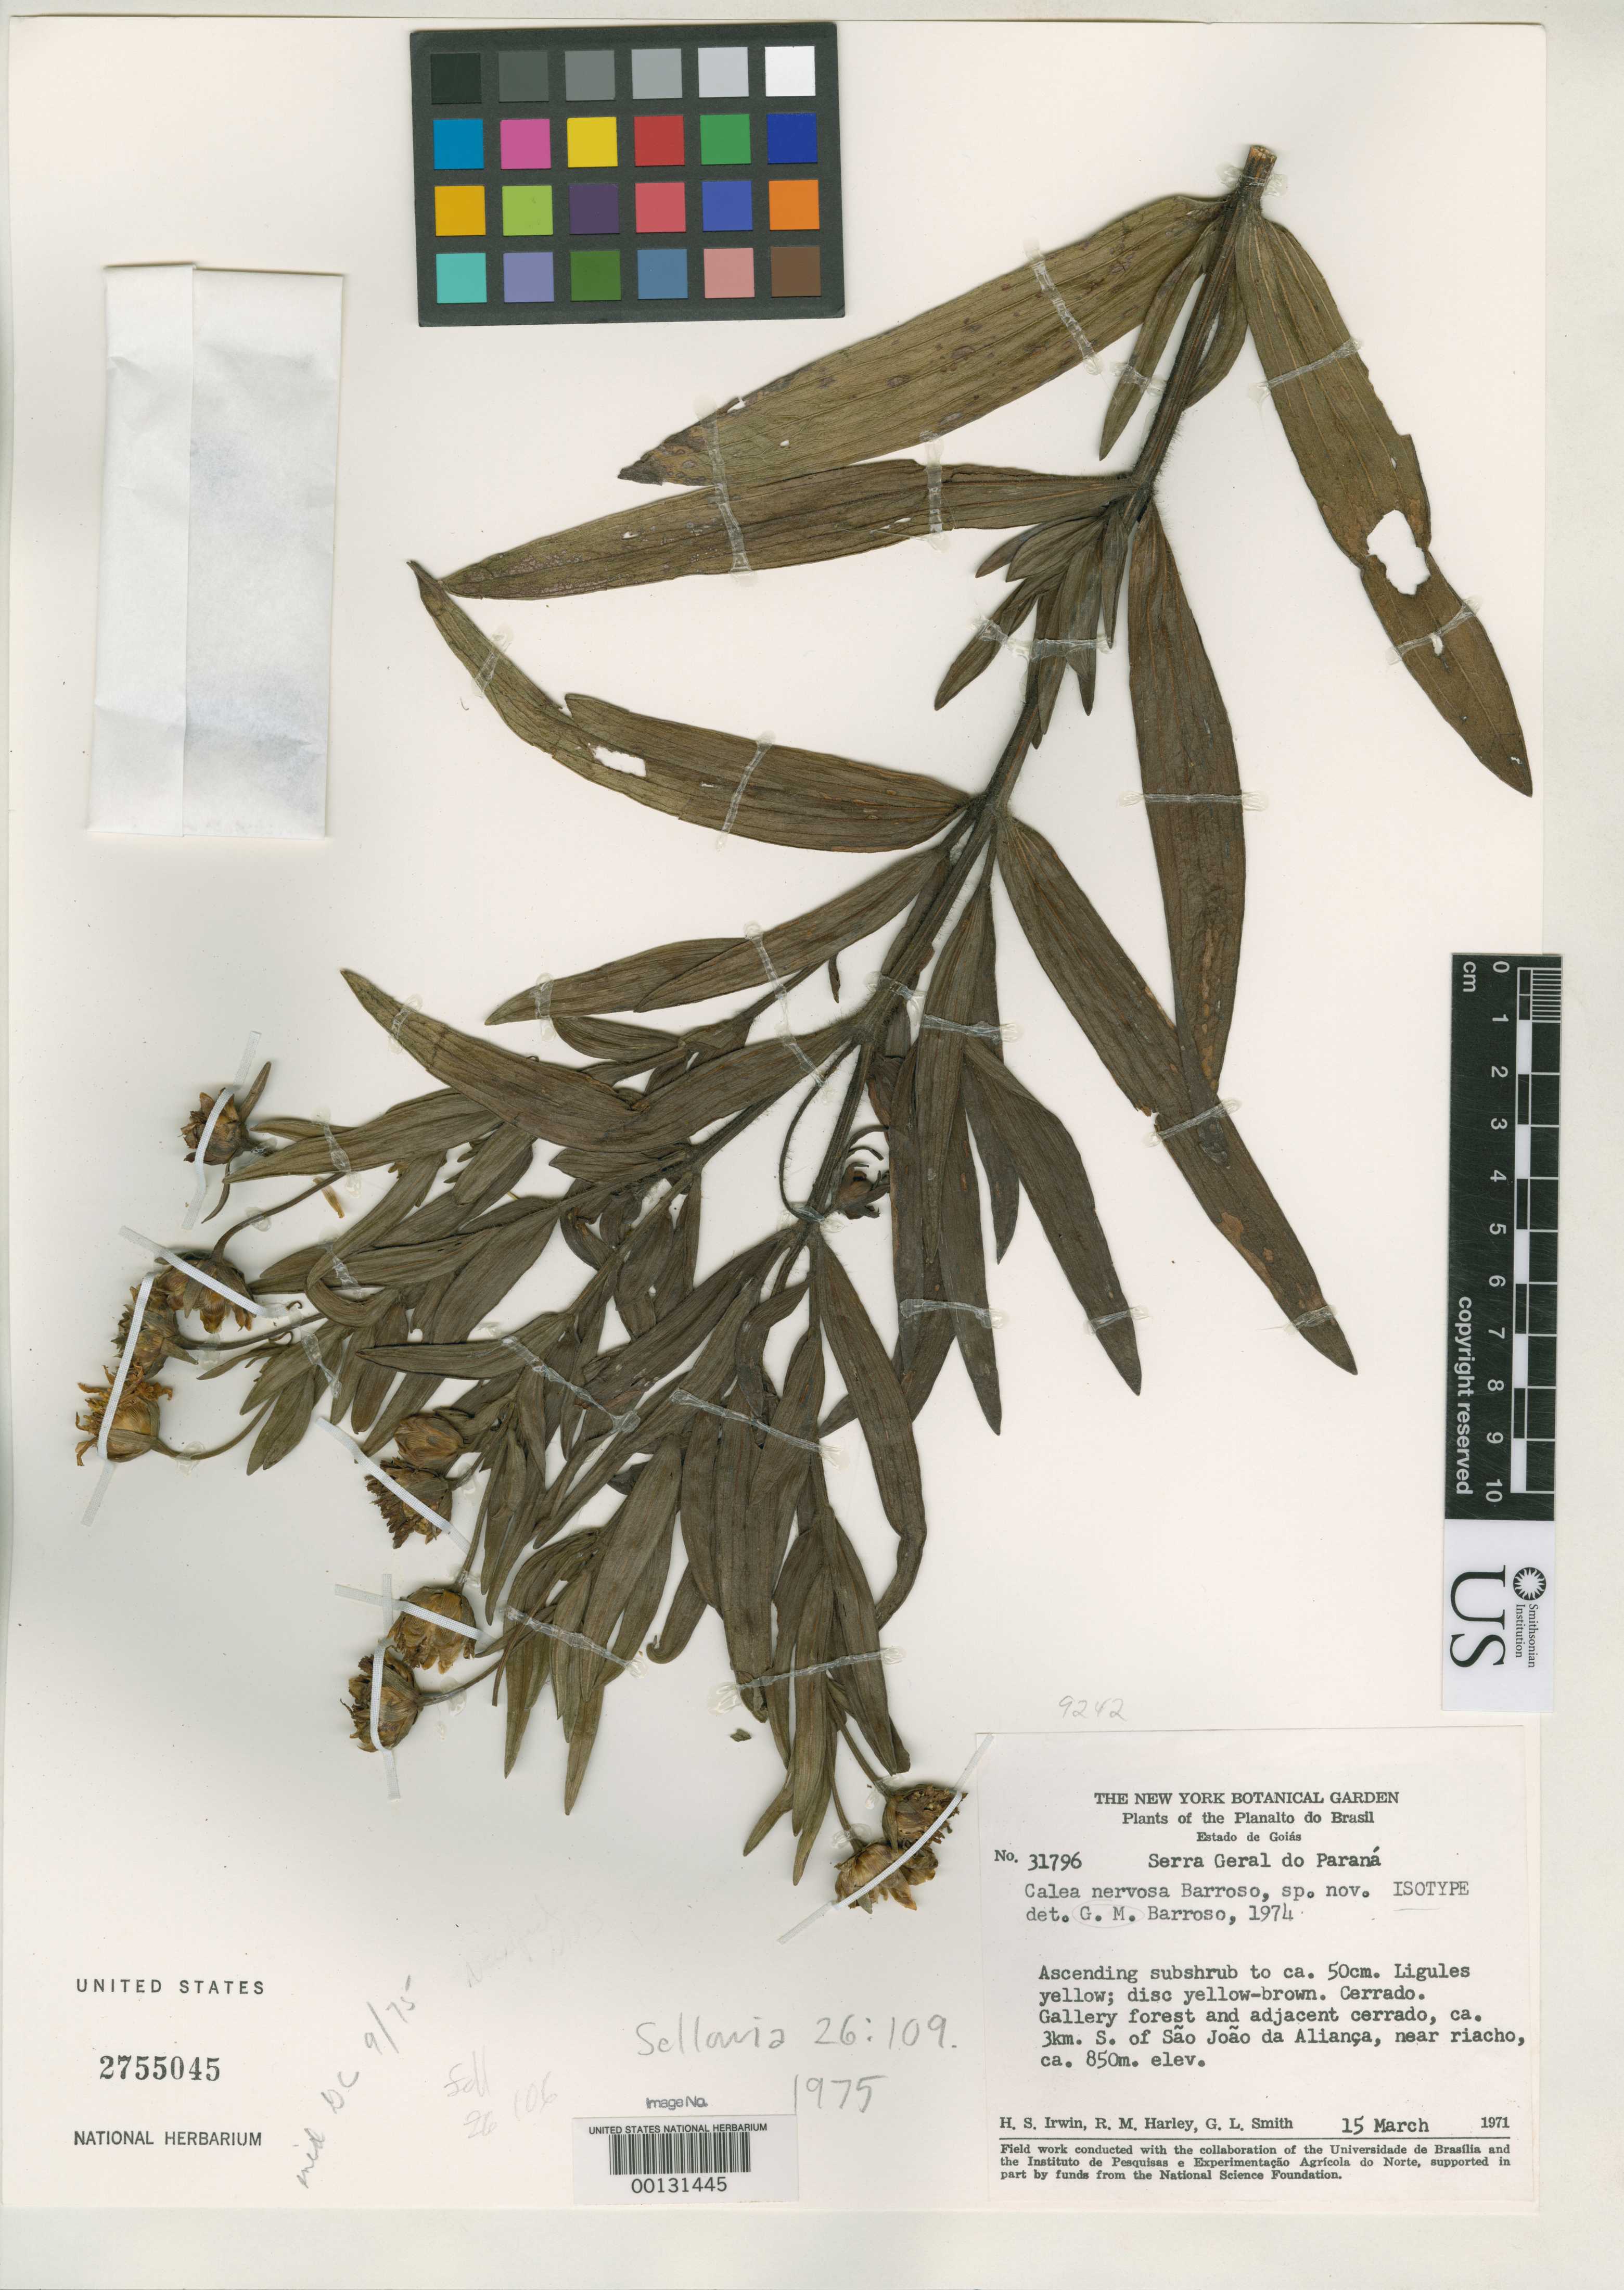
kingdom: Plantae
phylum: Tracheophyta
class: Magnoliopsida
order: Asterales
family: Asteraceae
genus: Calea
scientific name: Calea nervosa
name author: G.M. Barroso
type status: Isotype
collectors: H. Irwin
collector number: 31796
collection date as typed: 15 Mar 1971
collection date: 1971-03-15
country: Brazil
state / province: Goiás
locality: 3 km. S of Sao Joao da Alianca, near Riacho.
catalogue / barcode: US 2755045